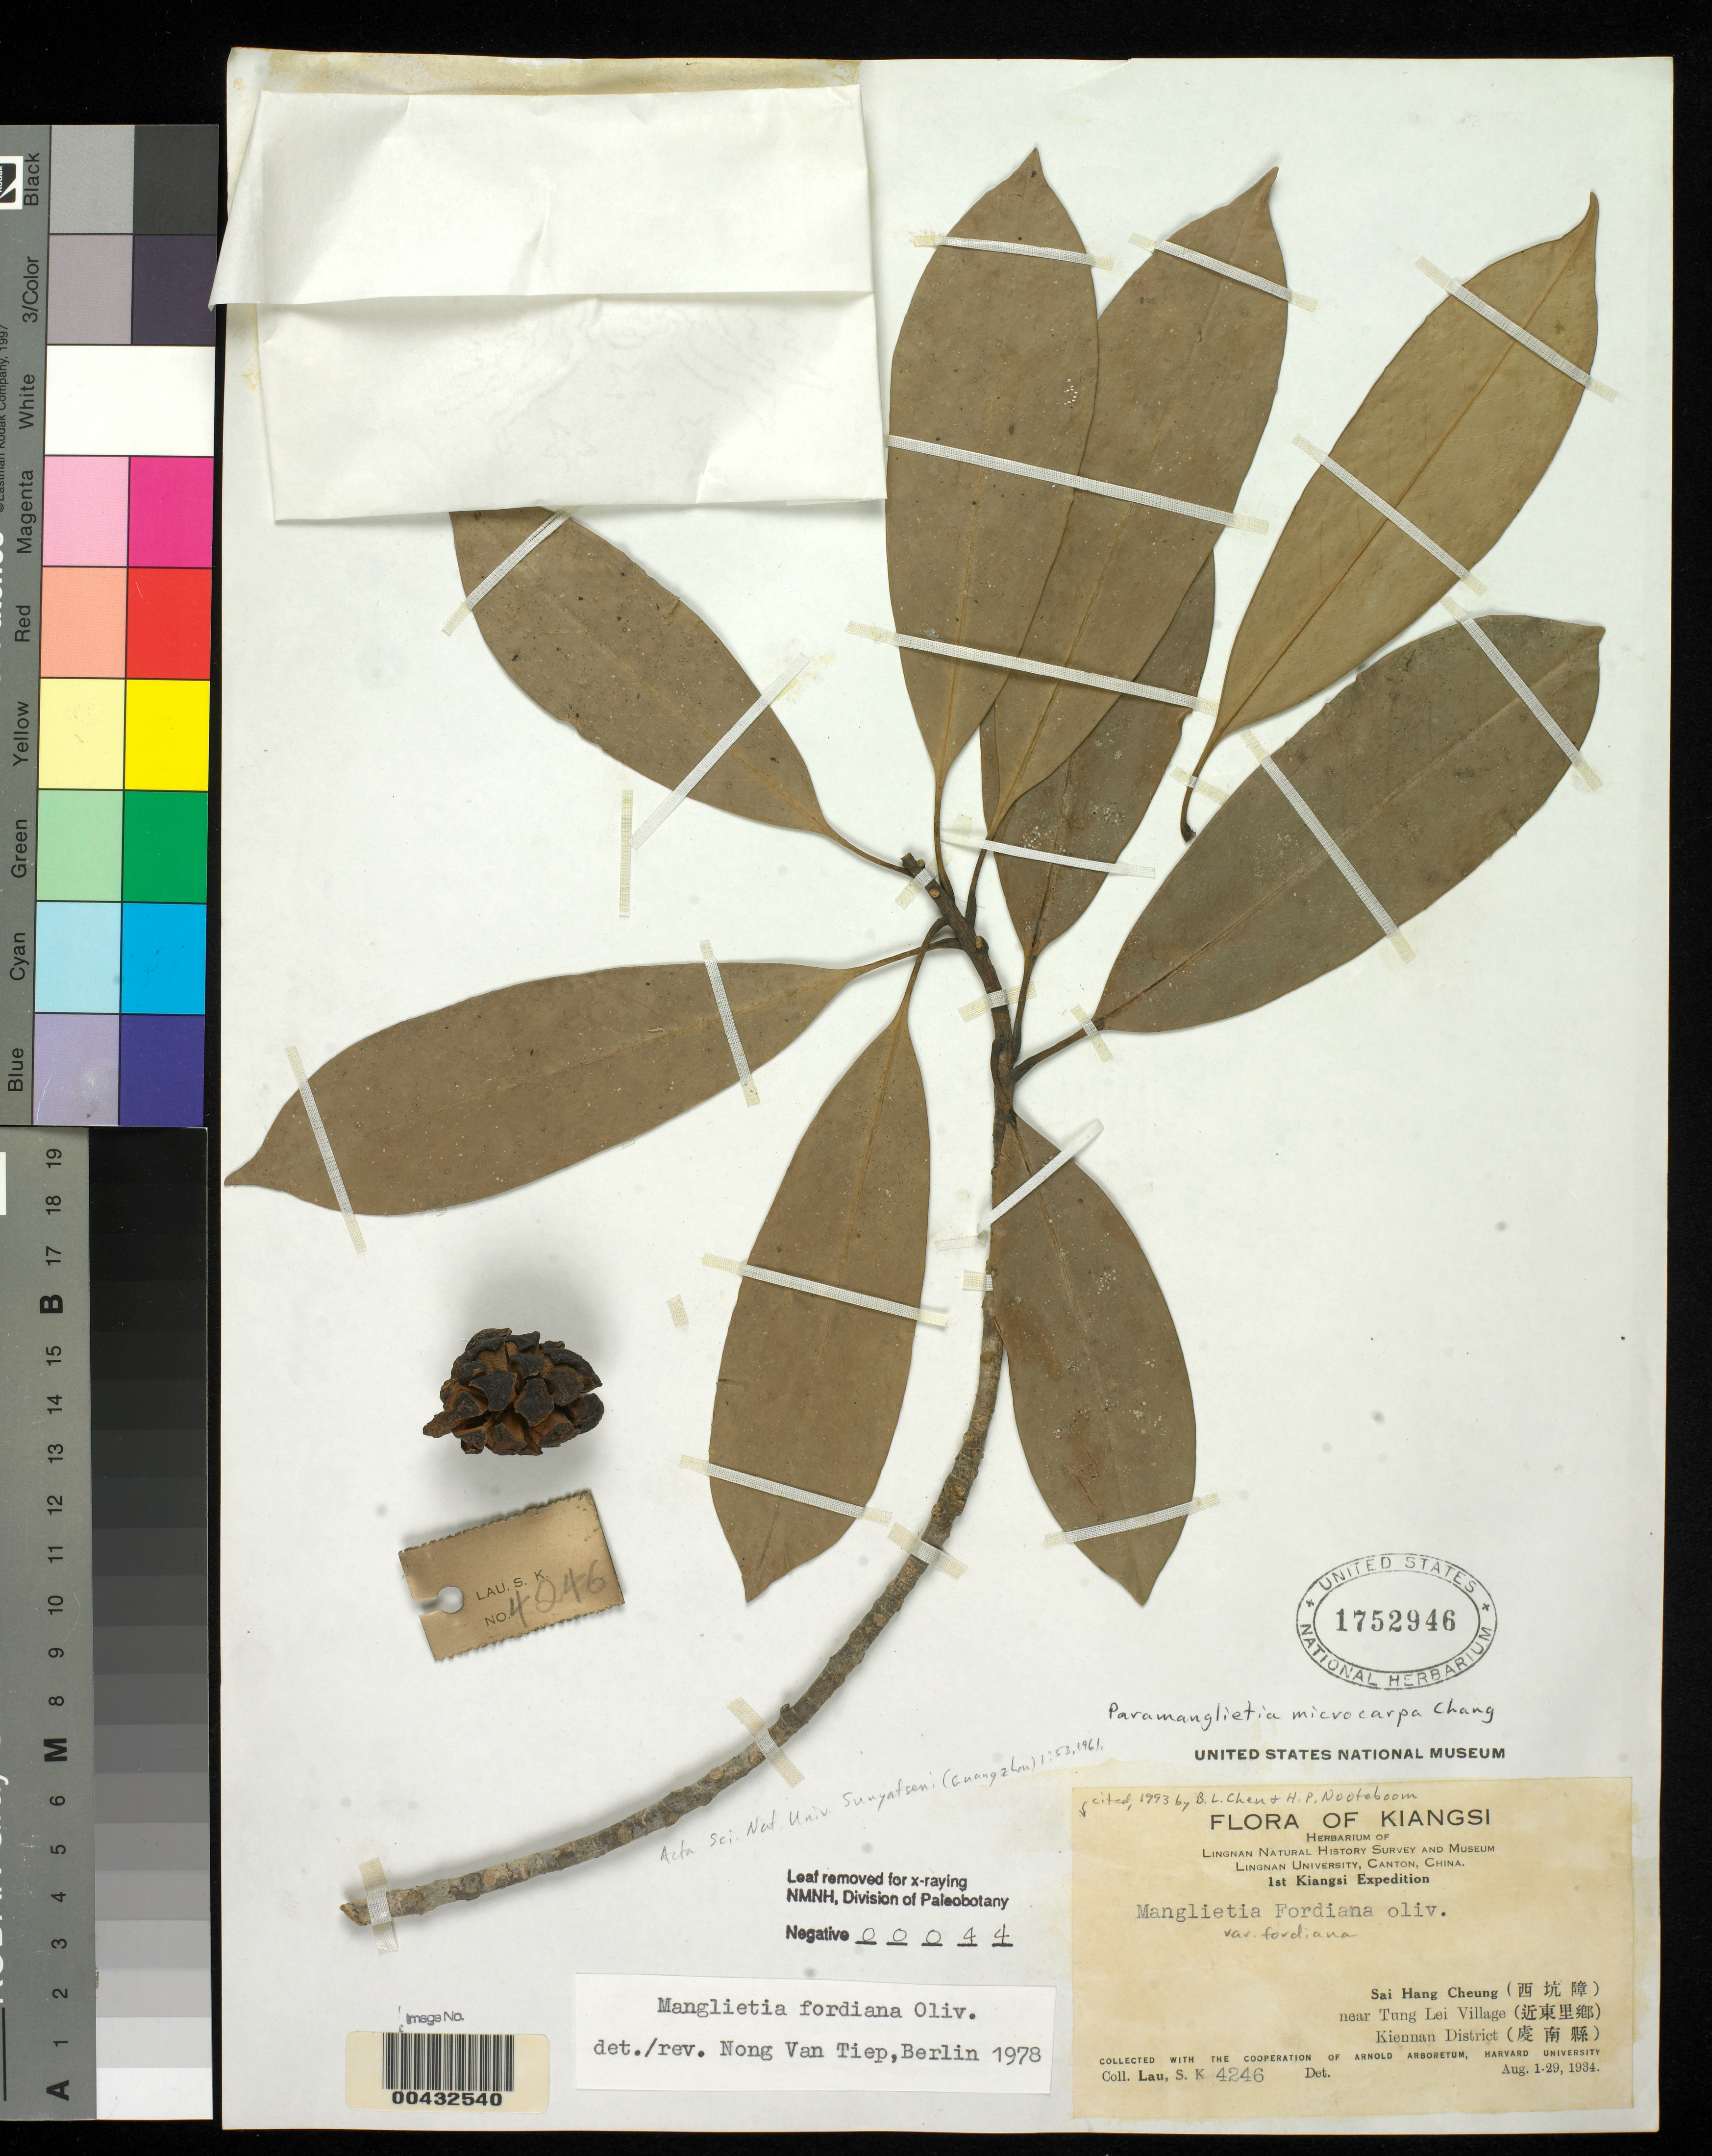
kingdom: Plantae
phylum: Tracheophyta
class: Magnoliopsida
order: Magnoliales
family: Magnoliaceae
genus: Paramanglietia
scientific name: Paramanglietia microcarpa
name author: H.T. Chang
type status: Isotype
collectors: S. K. Lau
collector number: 4246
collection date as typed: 01 Aug 1934 to 29 Aug 1934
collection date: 1934-08-01/1934-08-29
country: China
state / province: Jiangxi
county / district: Kiennan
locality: Saihang Cheung, near Tung Lei Village.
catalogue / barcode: US 1752946